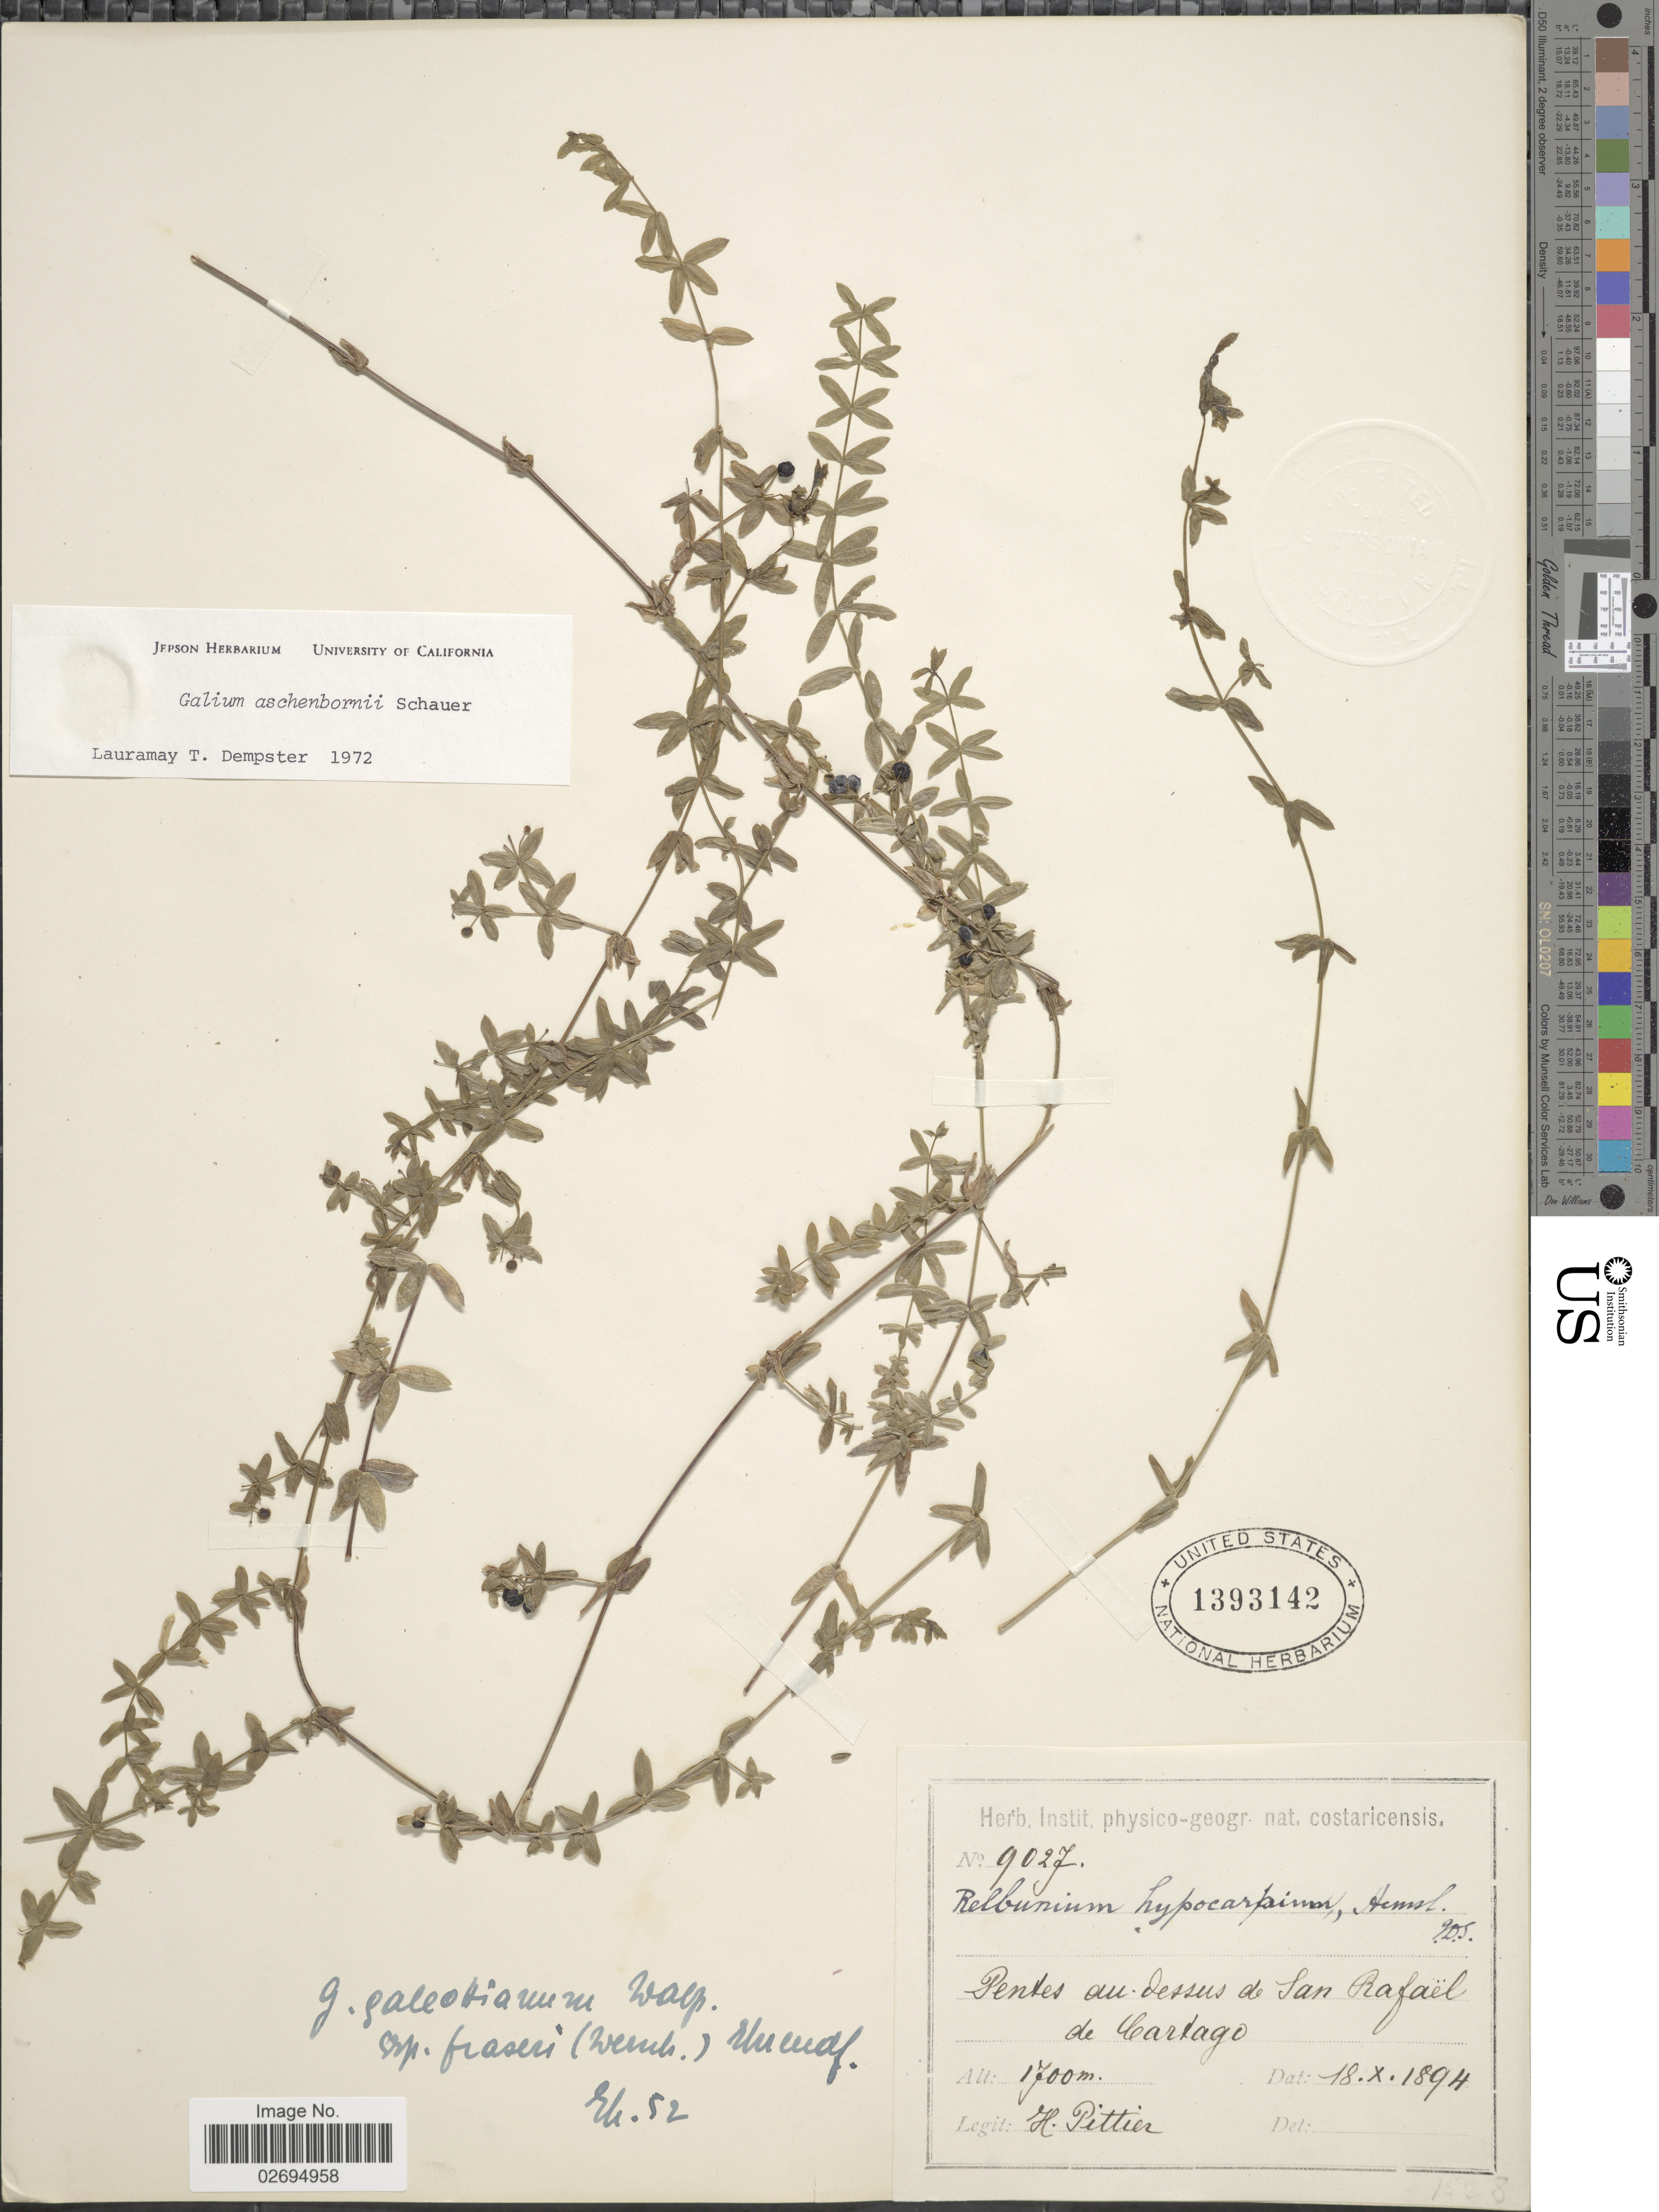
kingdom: Plantae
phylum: Tracheophyta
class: Magnoliopsida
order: Gentianales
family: Rubiaceae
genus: Galium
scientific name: Galium aschenbornii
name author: Schauer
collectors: H. F. Pittier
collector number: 9027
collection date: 1894-10-18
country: Costa Rica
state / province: Cartago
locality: Pentes an dessus de San Rafaël de Cartago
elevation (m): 1700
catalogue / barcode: US 1393142